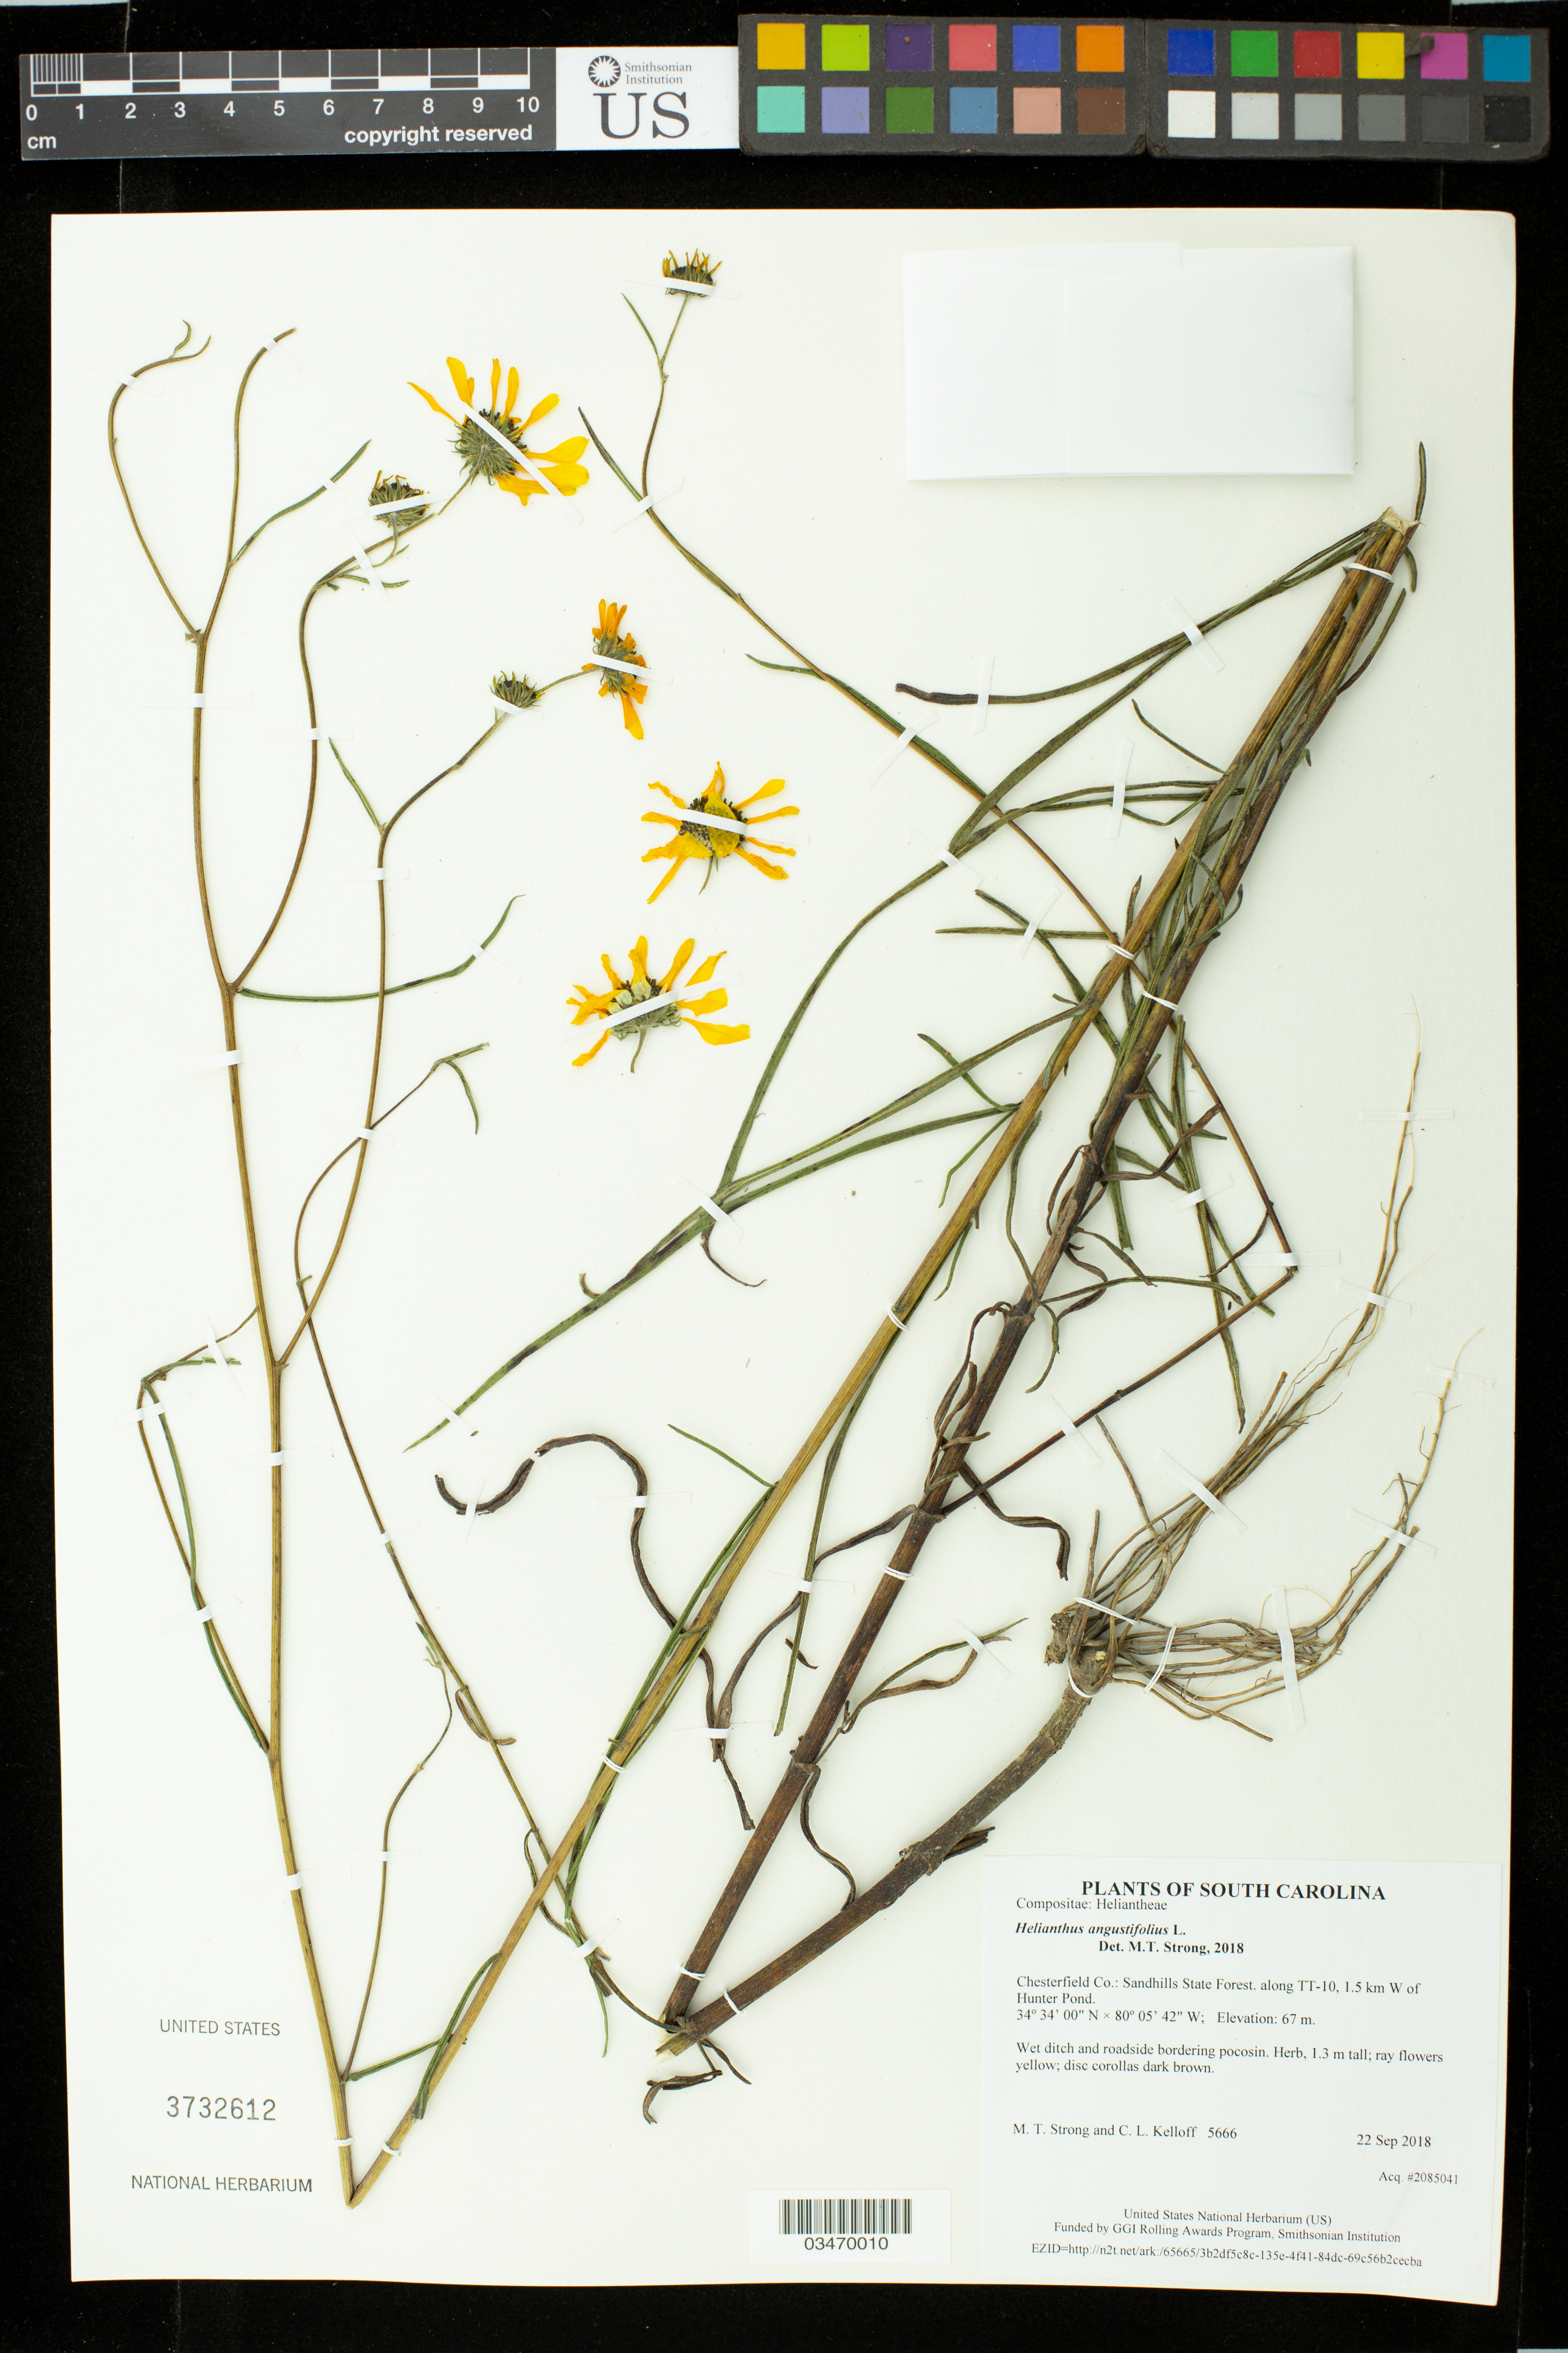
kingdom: Plantae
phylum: Tracheophyta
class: Magnoliopsida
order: Asterales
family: Asteraceae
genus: Helianthus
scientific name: Helianthus angustifolius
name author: L.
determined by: Strong, M. T., (US), Smithsonian Institution - National Museum of Natural History (UNITED STATES)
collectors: M. T. Strong & C. L. Kelloff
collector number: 5666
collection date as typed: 22 Sep 2018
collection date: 2018-09-22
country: United States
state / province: South Carolina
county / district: Chesterfield Co.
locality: Sandhills State Forest. along TT-10, 1.5 km W of Hunter Pond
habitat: Wet ditch and roadside bordering pocosin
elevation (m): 67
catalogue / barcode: US 3732612